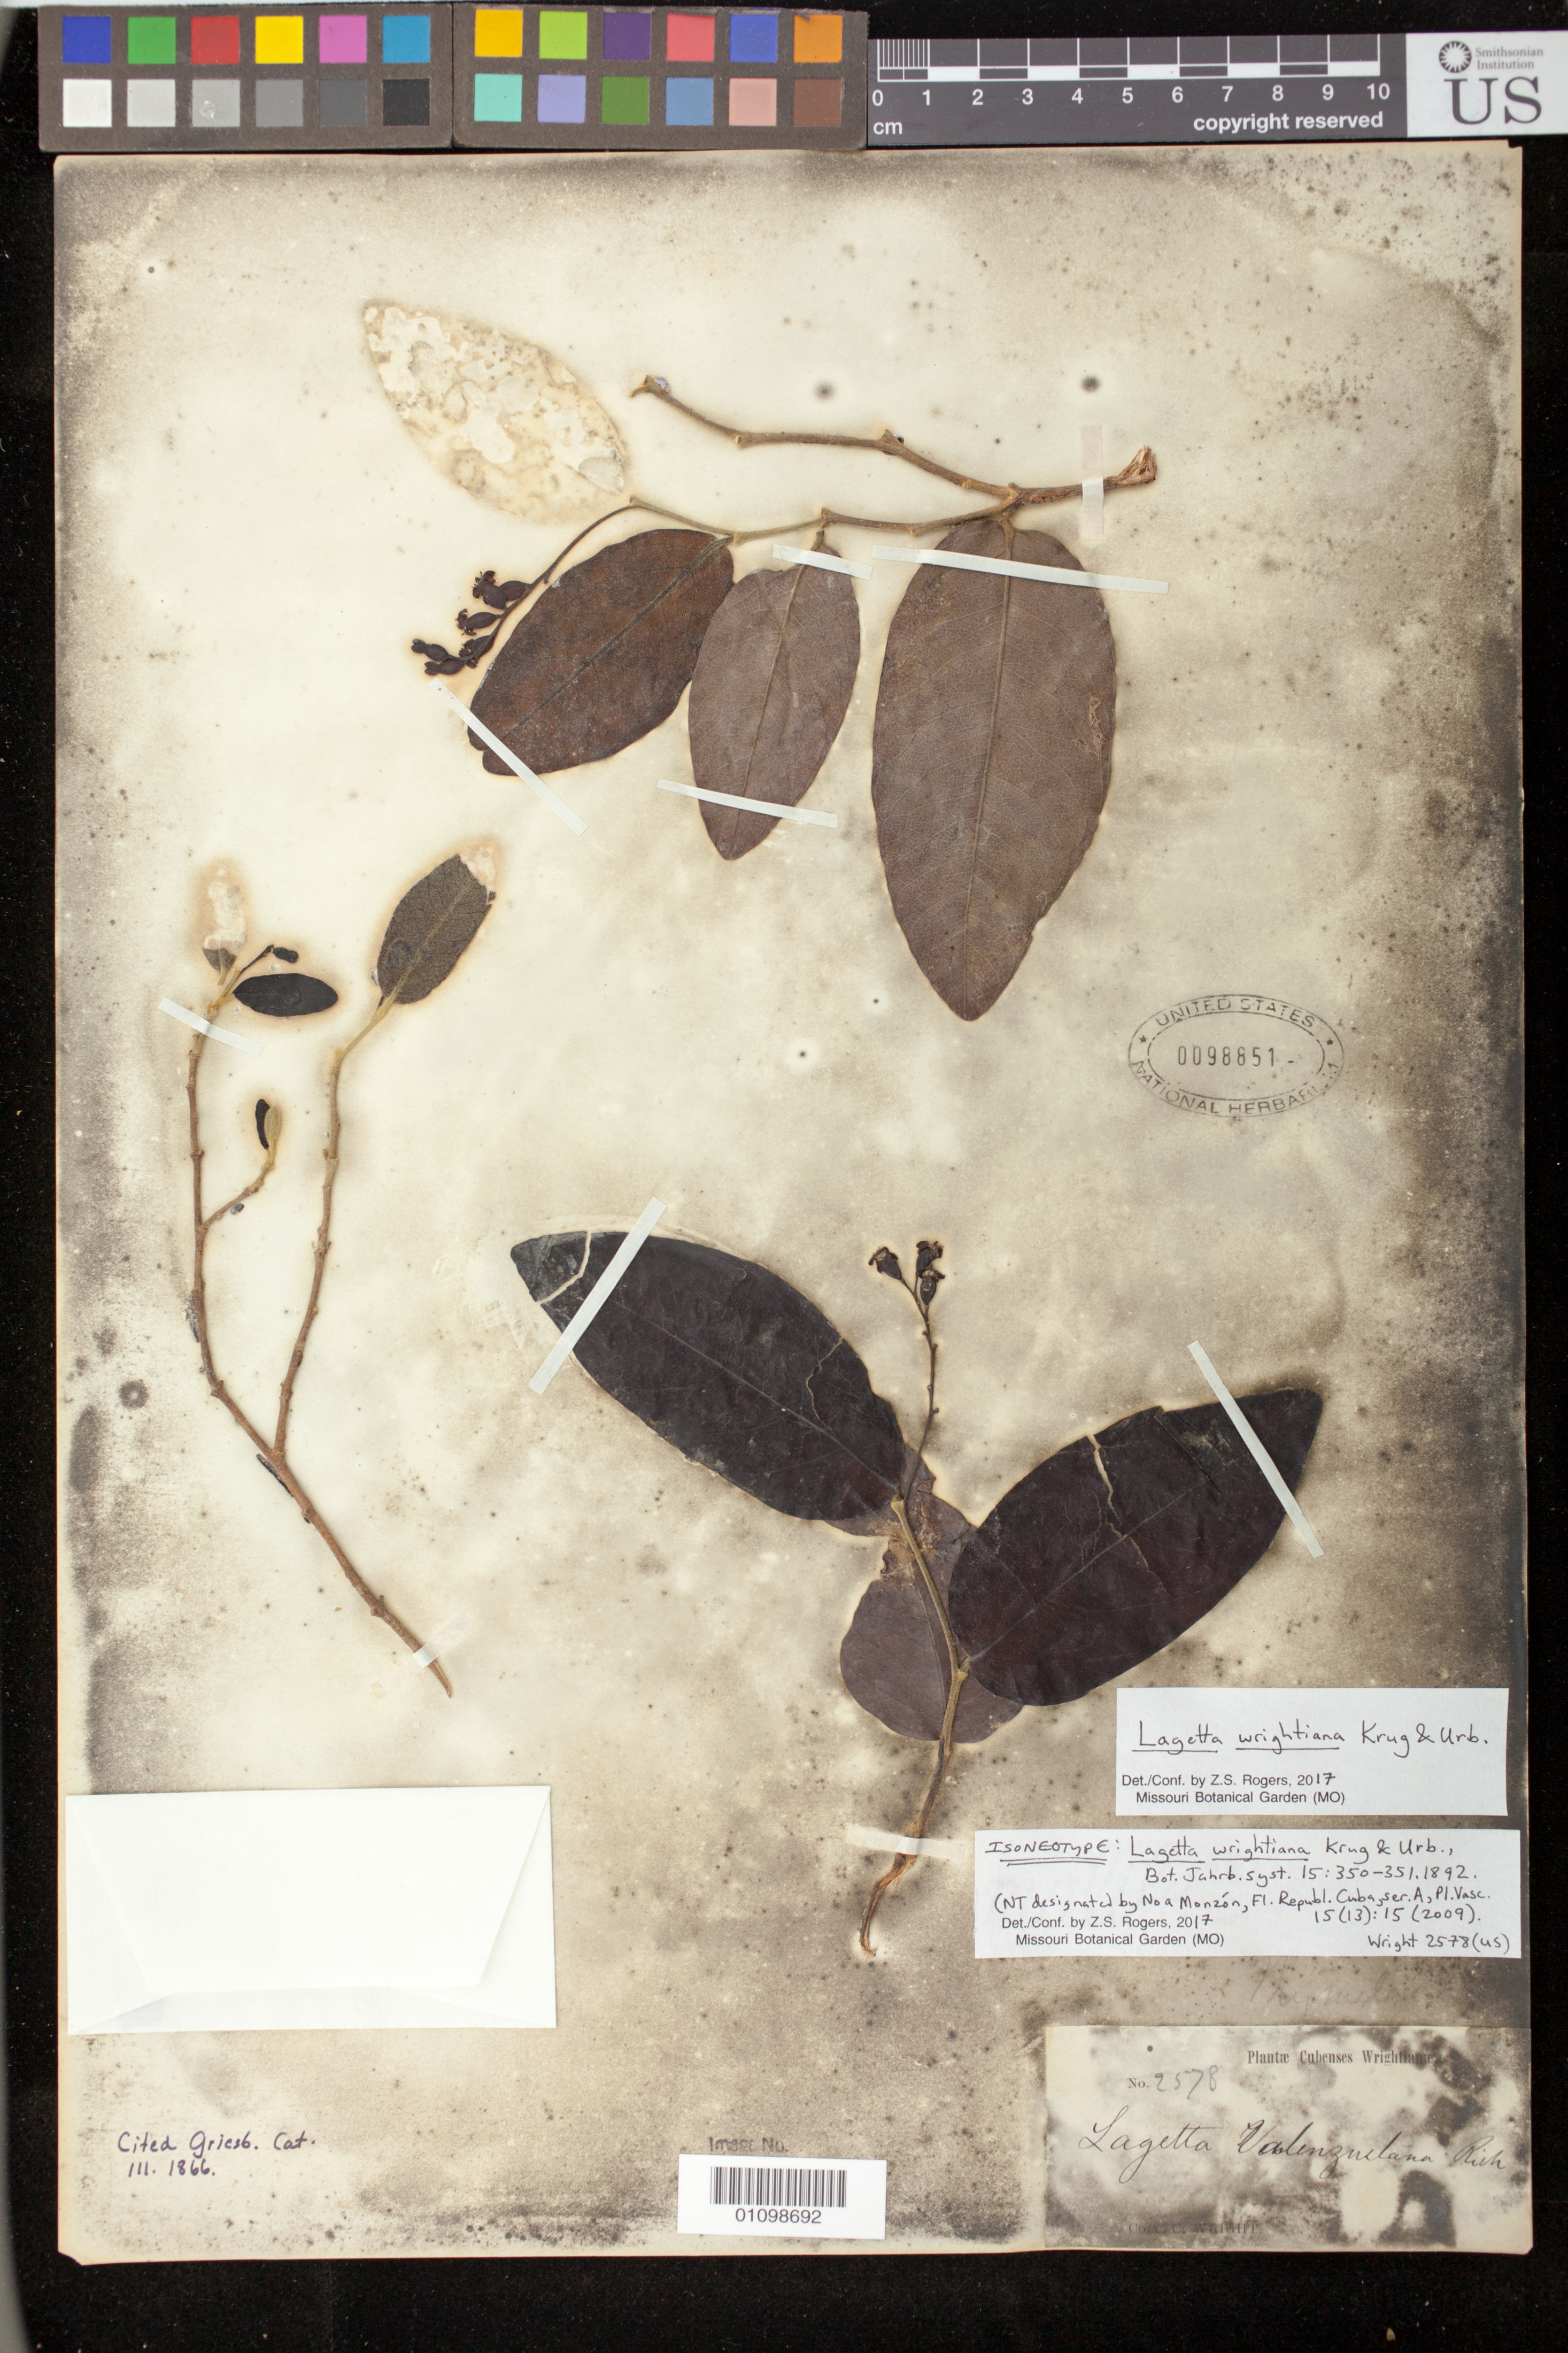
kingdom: Plantae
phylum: Tracheophyta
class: Magnoliopsida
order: Malvales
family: Thymelaeaceae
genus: Lagetta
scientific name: Lagetta wrightiana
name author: Krug & Urb.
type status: Isoneotype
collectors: C. Wright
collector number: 2578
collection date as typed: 1800 to 1899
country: Cuba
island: Cuba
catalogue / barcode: US 98851